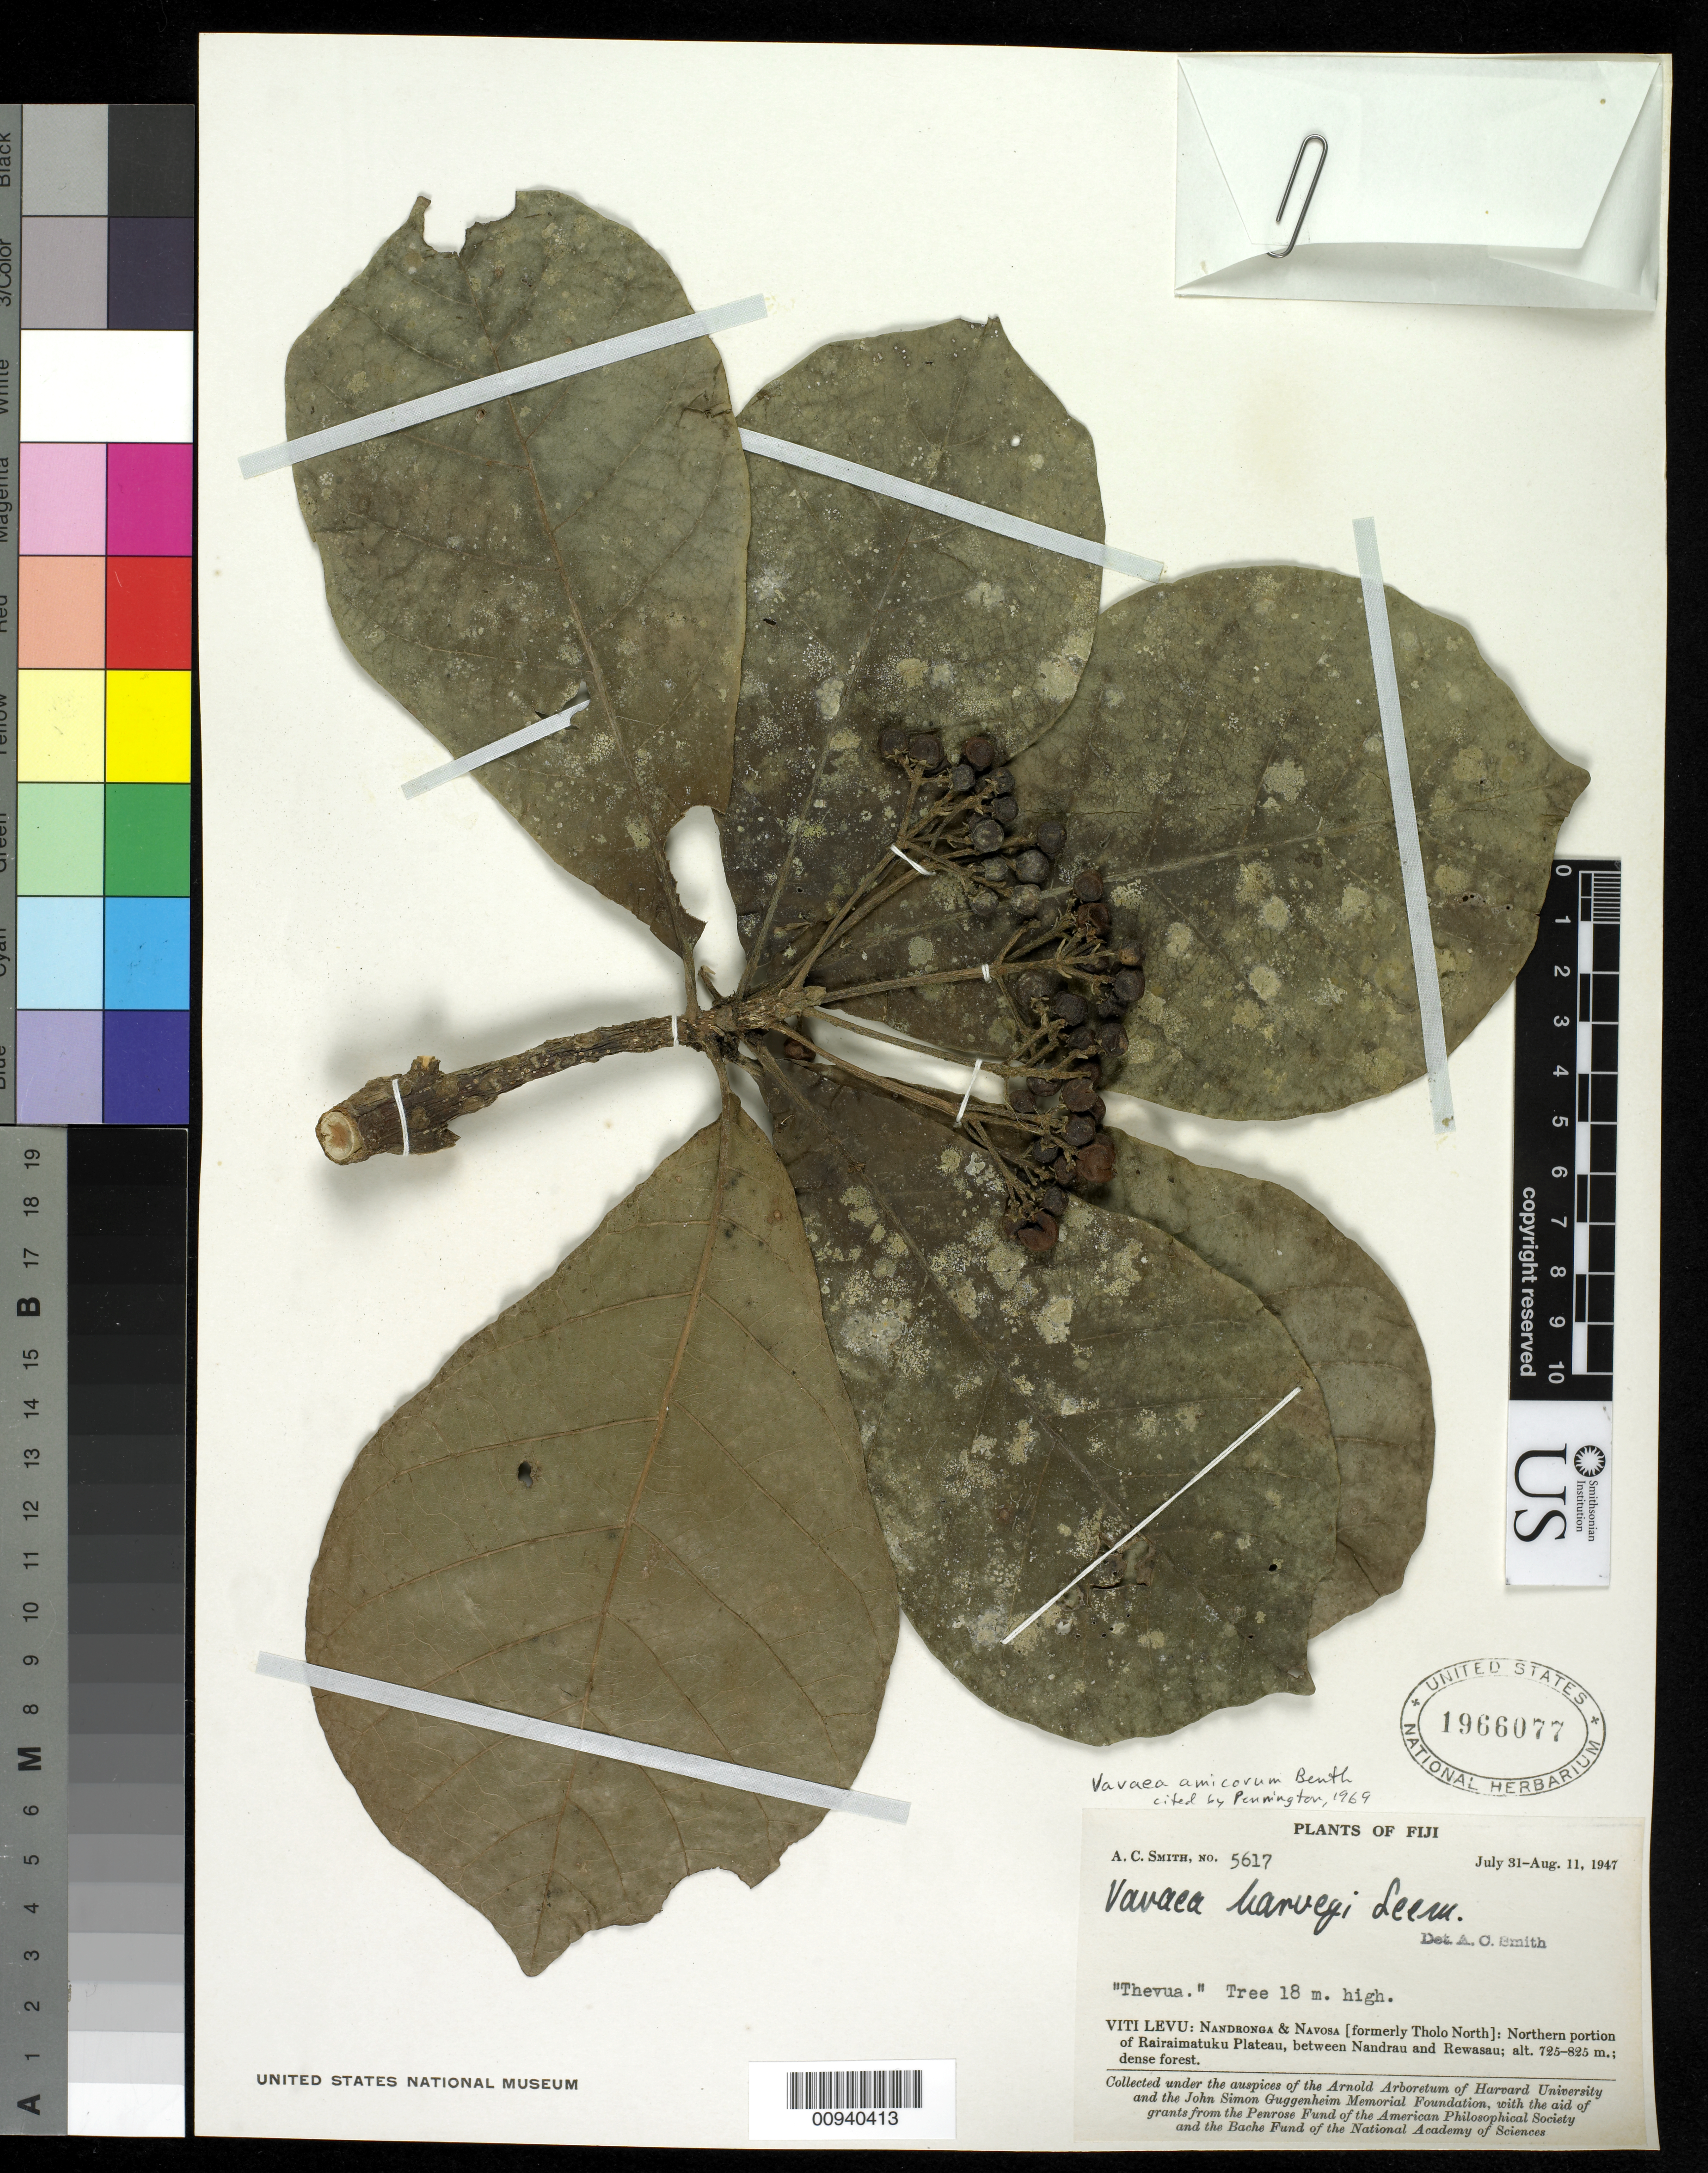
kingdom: Plantae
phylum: Tracheophyta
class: Magnoliopsida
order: Sapindales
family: Meliaceae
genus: Vavaea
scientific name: Vavaea amicorum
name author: Benth.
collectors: C. A. Smith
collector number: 5617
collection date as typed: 31 Jul 1947 to 11 Aug 1947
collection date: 1947-07-31/1947-08-11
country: Fiji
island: Viti Levu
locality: Nandronga & Navosa (formerly Tholo North): Northern portion of Rairaimatuku Plateau, between Nandrau and Rewasau.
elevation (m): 725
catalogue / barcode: US 1966077